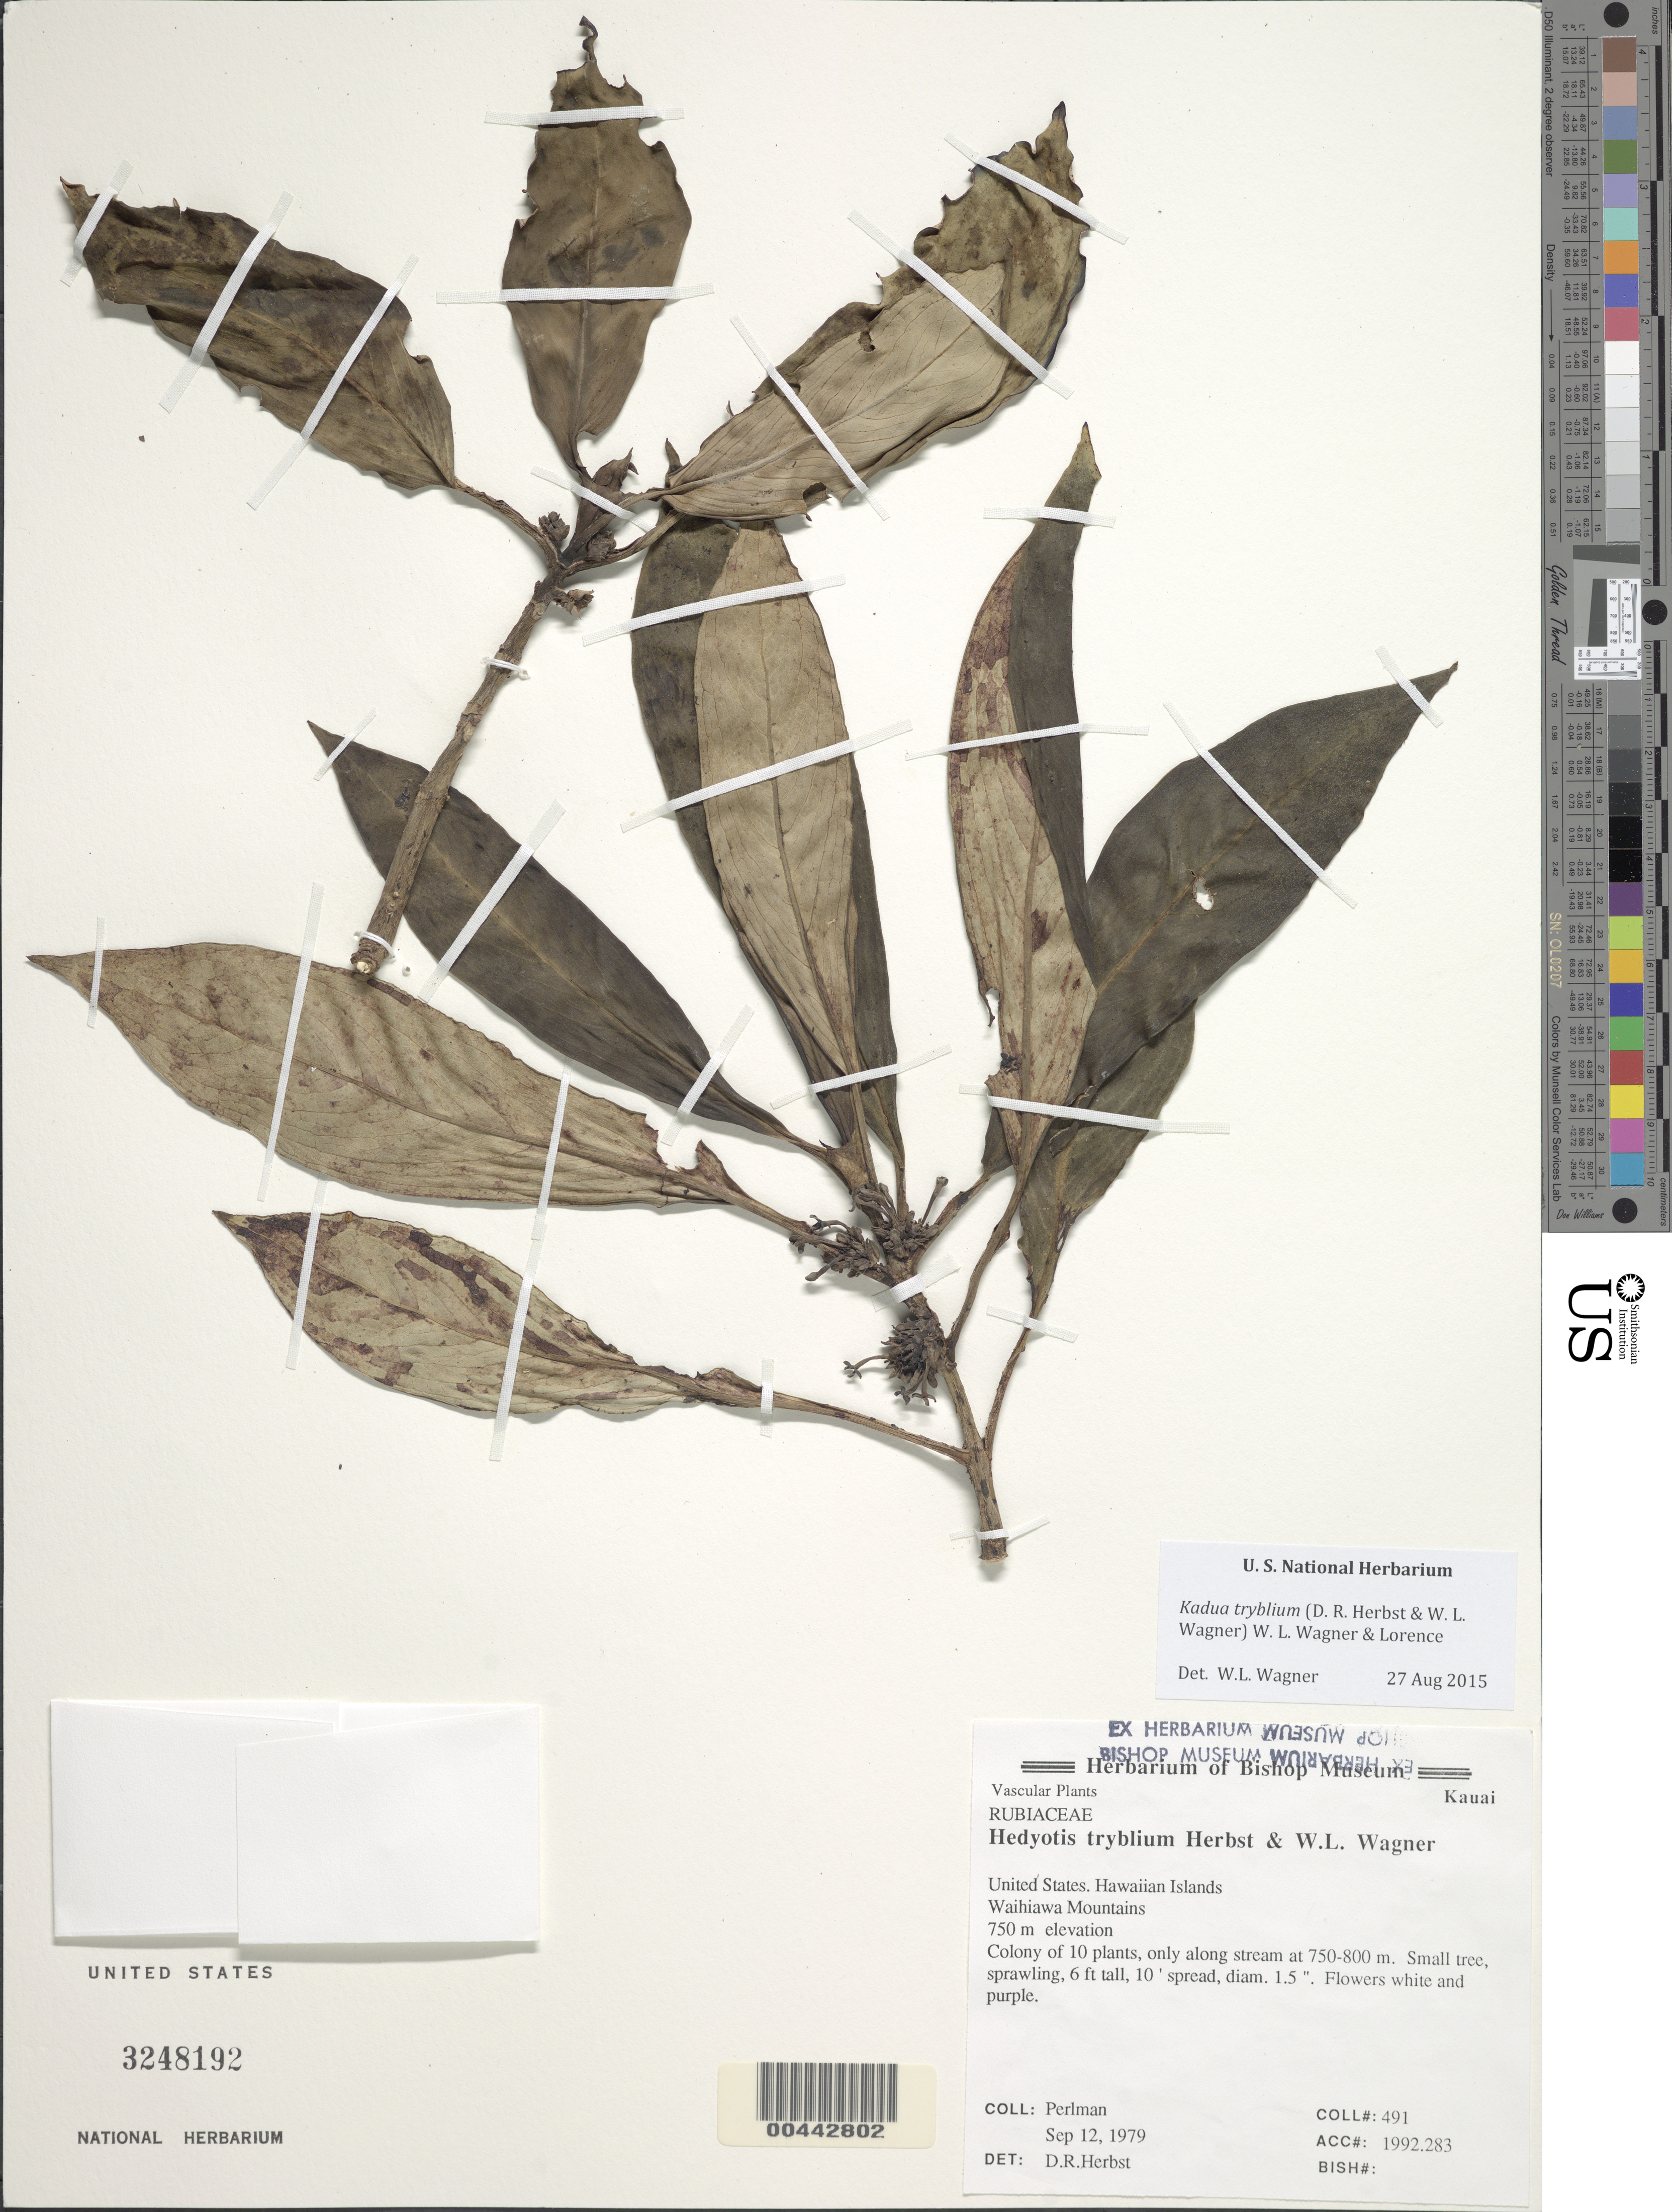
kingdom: Plantae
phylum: Tracheophyta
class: Magnoliopsida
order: Gentianales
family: Rubiaceae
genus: Kadua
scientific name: Kadua tryblium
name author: (D.R. Herbst & W.L. Wagner) W.L. Wagner & Lorence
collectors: S. P. Perlman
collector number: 491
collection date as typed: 12 Sep 1979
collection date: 1979-09-12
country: United States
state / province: Hawaii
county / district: Kauai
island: Kaua'i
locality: Waihiawa Mountains, along stream.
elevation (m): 750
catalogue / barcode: US 3248192